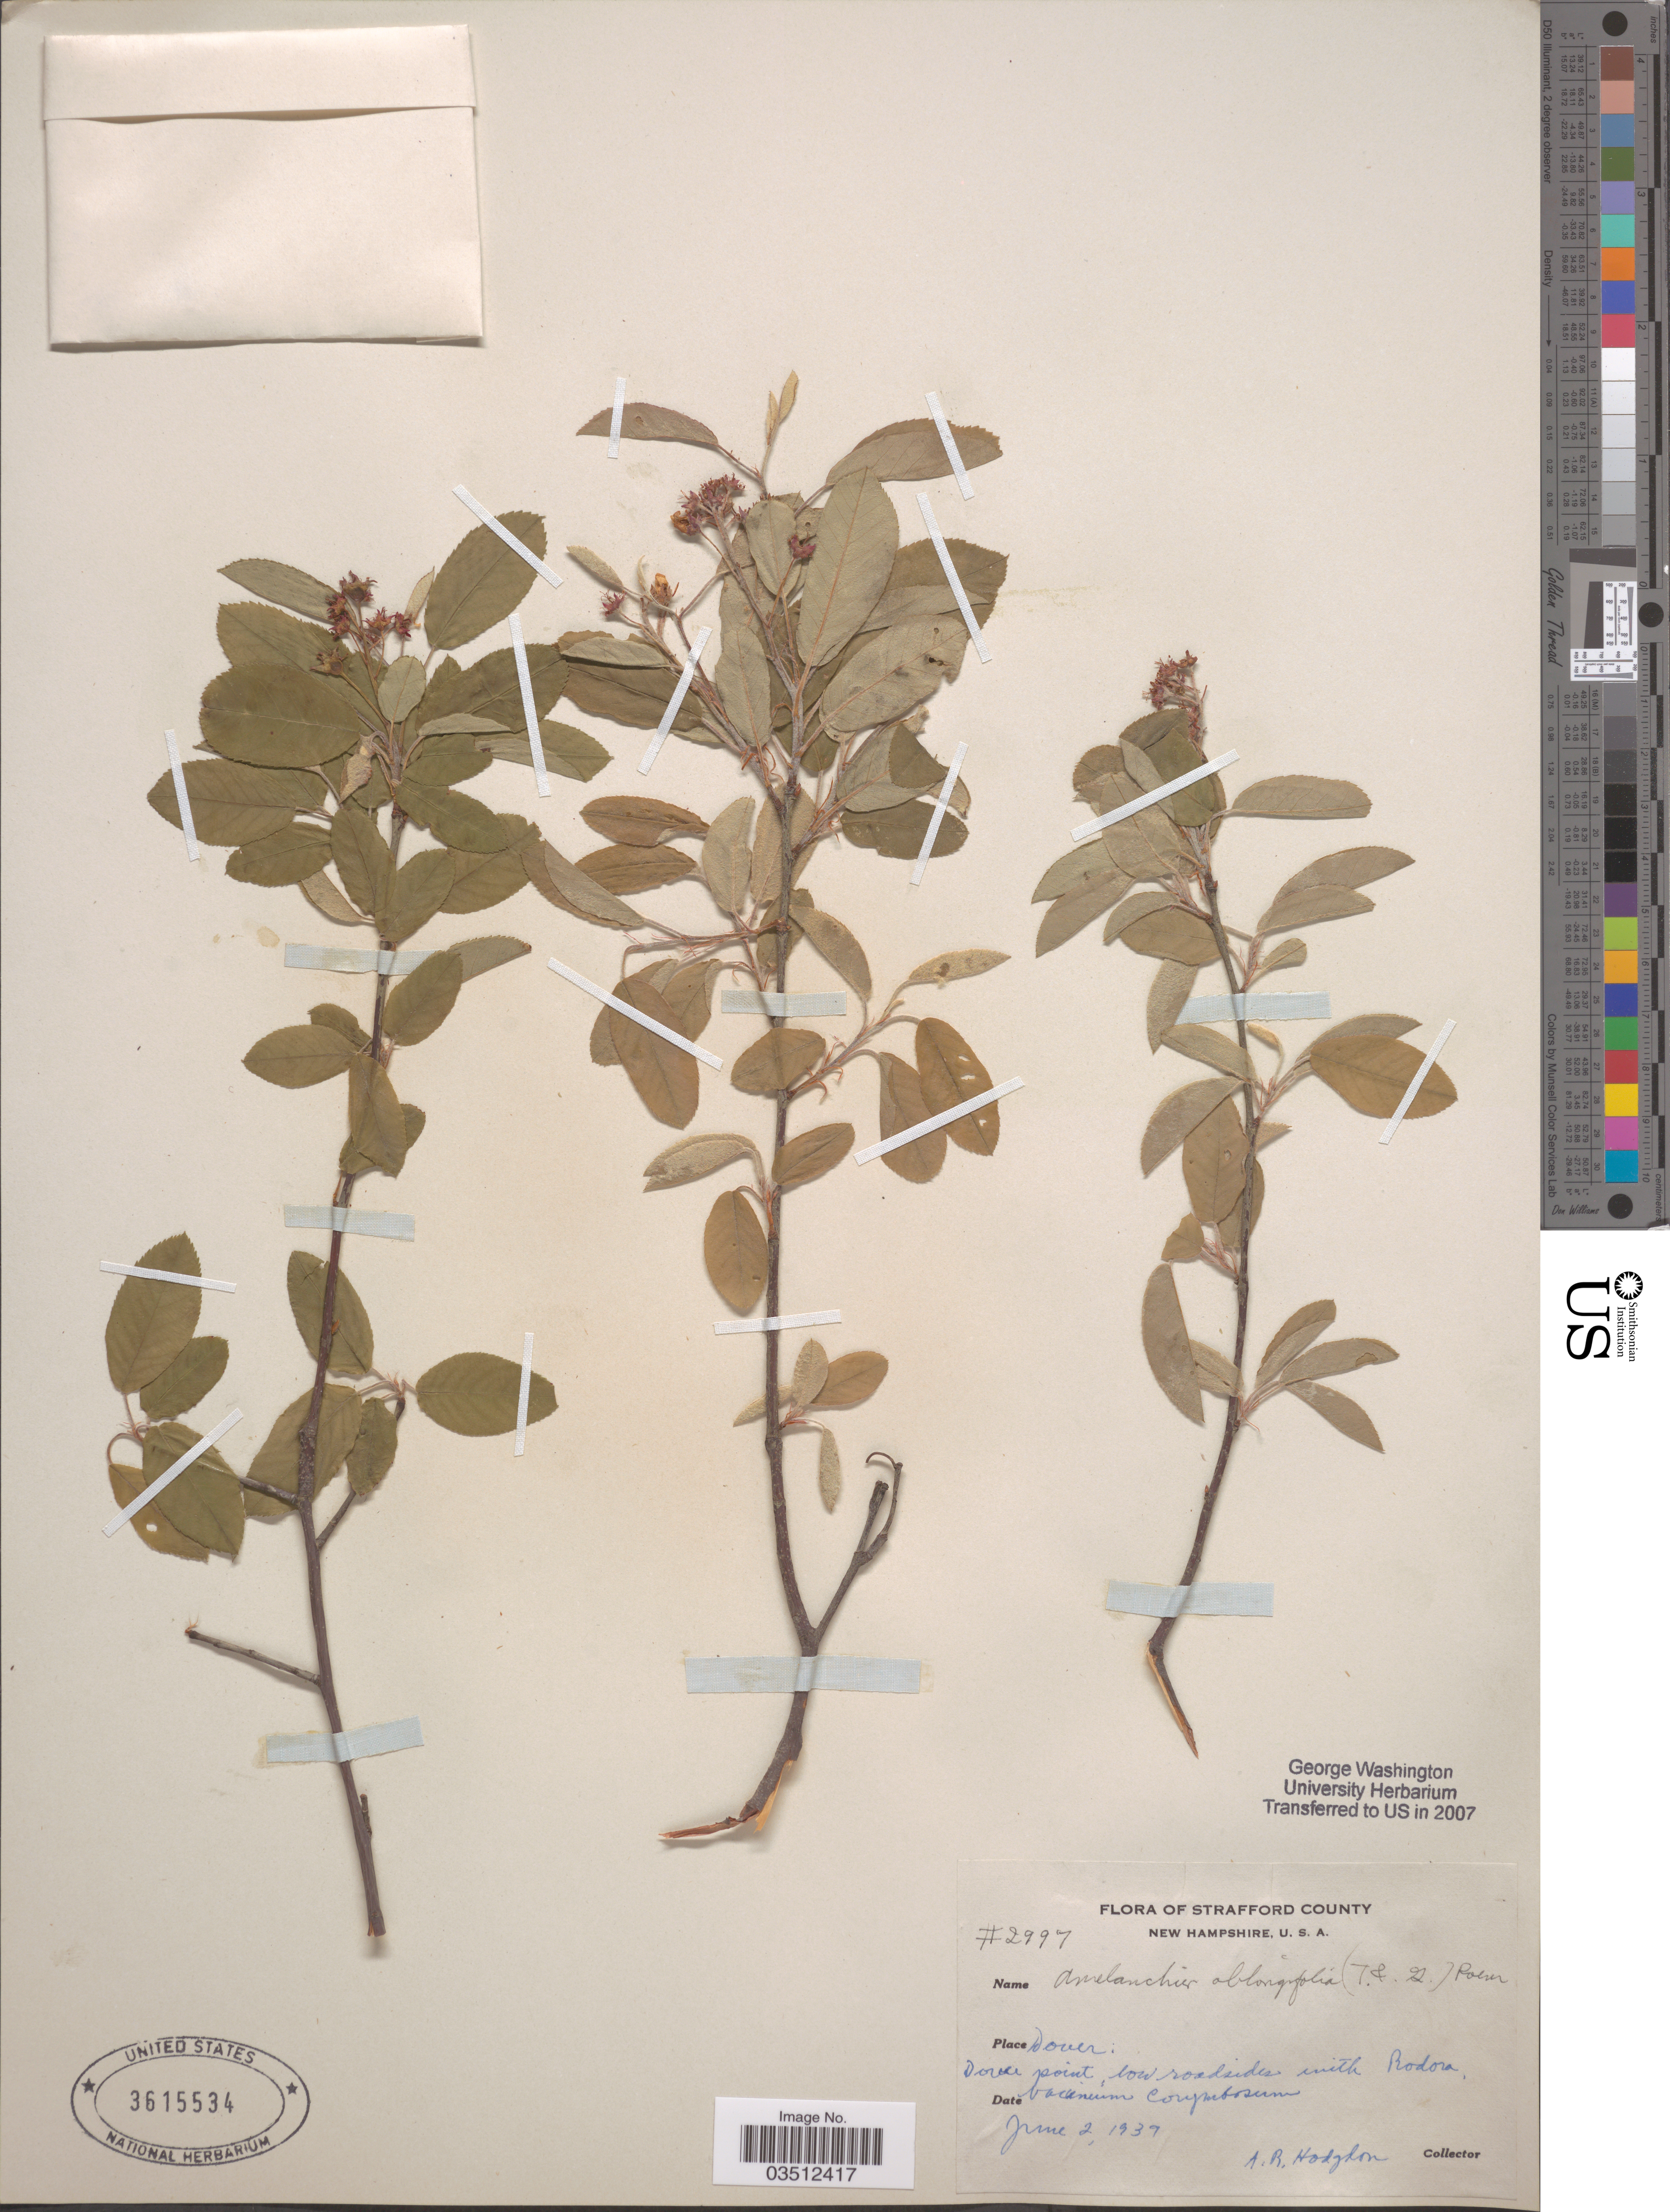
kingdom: Plantae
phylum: Tracheophyta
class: Magnoliopsida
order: Rosales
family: Rosaceae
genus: Amelanchier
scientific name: Amelanchier oblongifolia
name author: (Torr. & A. Gray) M. Roem.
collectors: A. R. Hodgdon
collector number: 2997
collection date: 1939-06-02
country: United States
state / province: New Hampshire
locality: Strafford County. Dover point, low roadsides.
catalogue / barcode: US 3615534